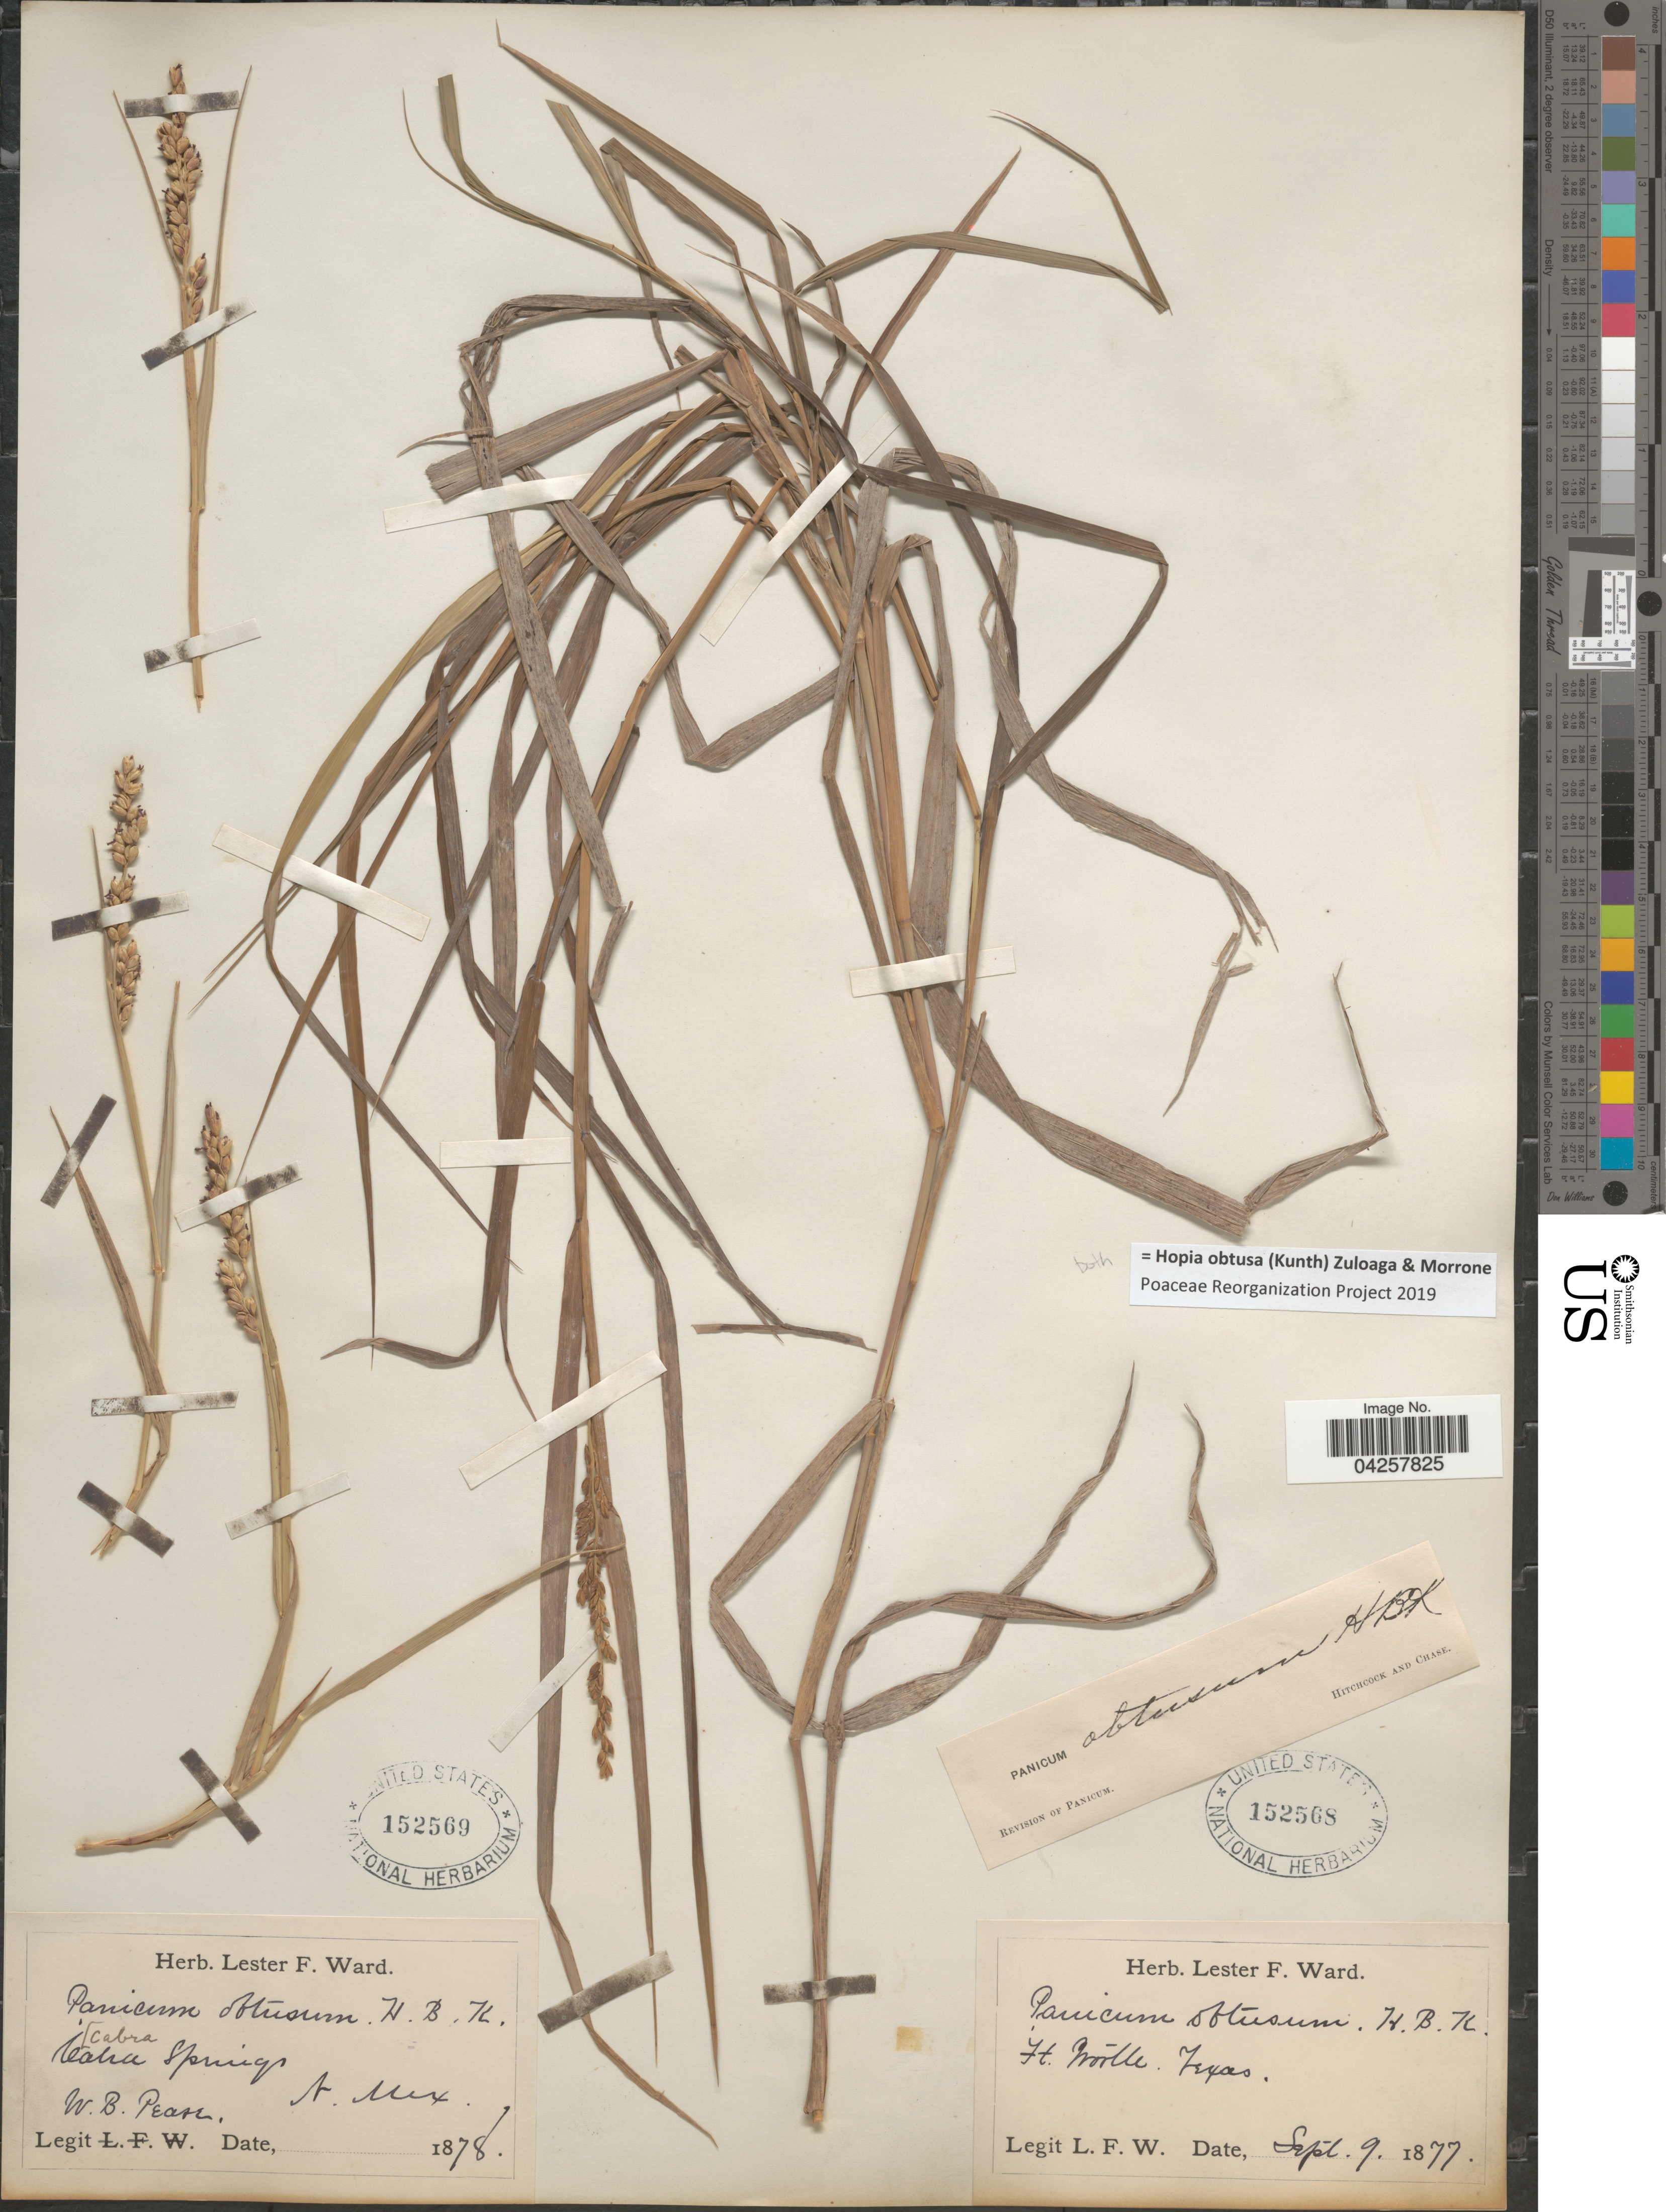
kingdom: Plantae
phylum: Tracheophyta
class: Liliopsida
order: Poales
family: Poaceae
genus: Hopia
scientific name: Hopia obtusa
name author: (Kunth) Zuloaga & Morrone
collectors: L. F. Ward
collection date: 1877-09-09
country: United States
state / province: Texas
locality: Ft. Worth.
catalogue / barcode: US 152568-2